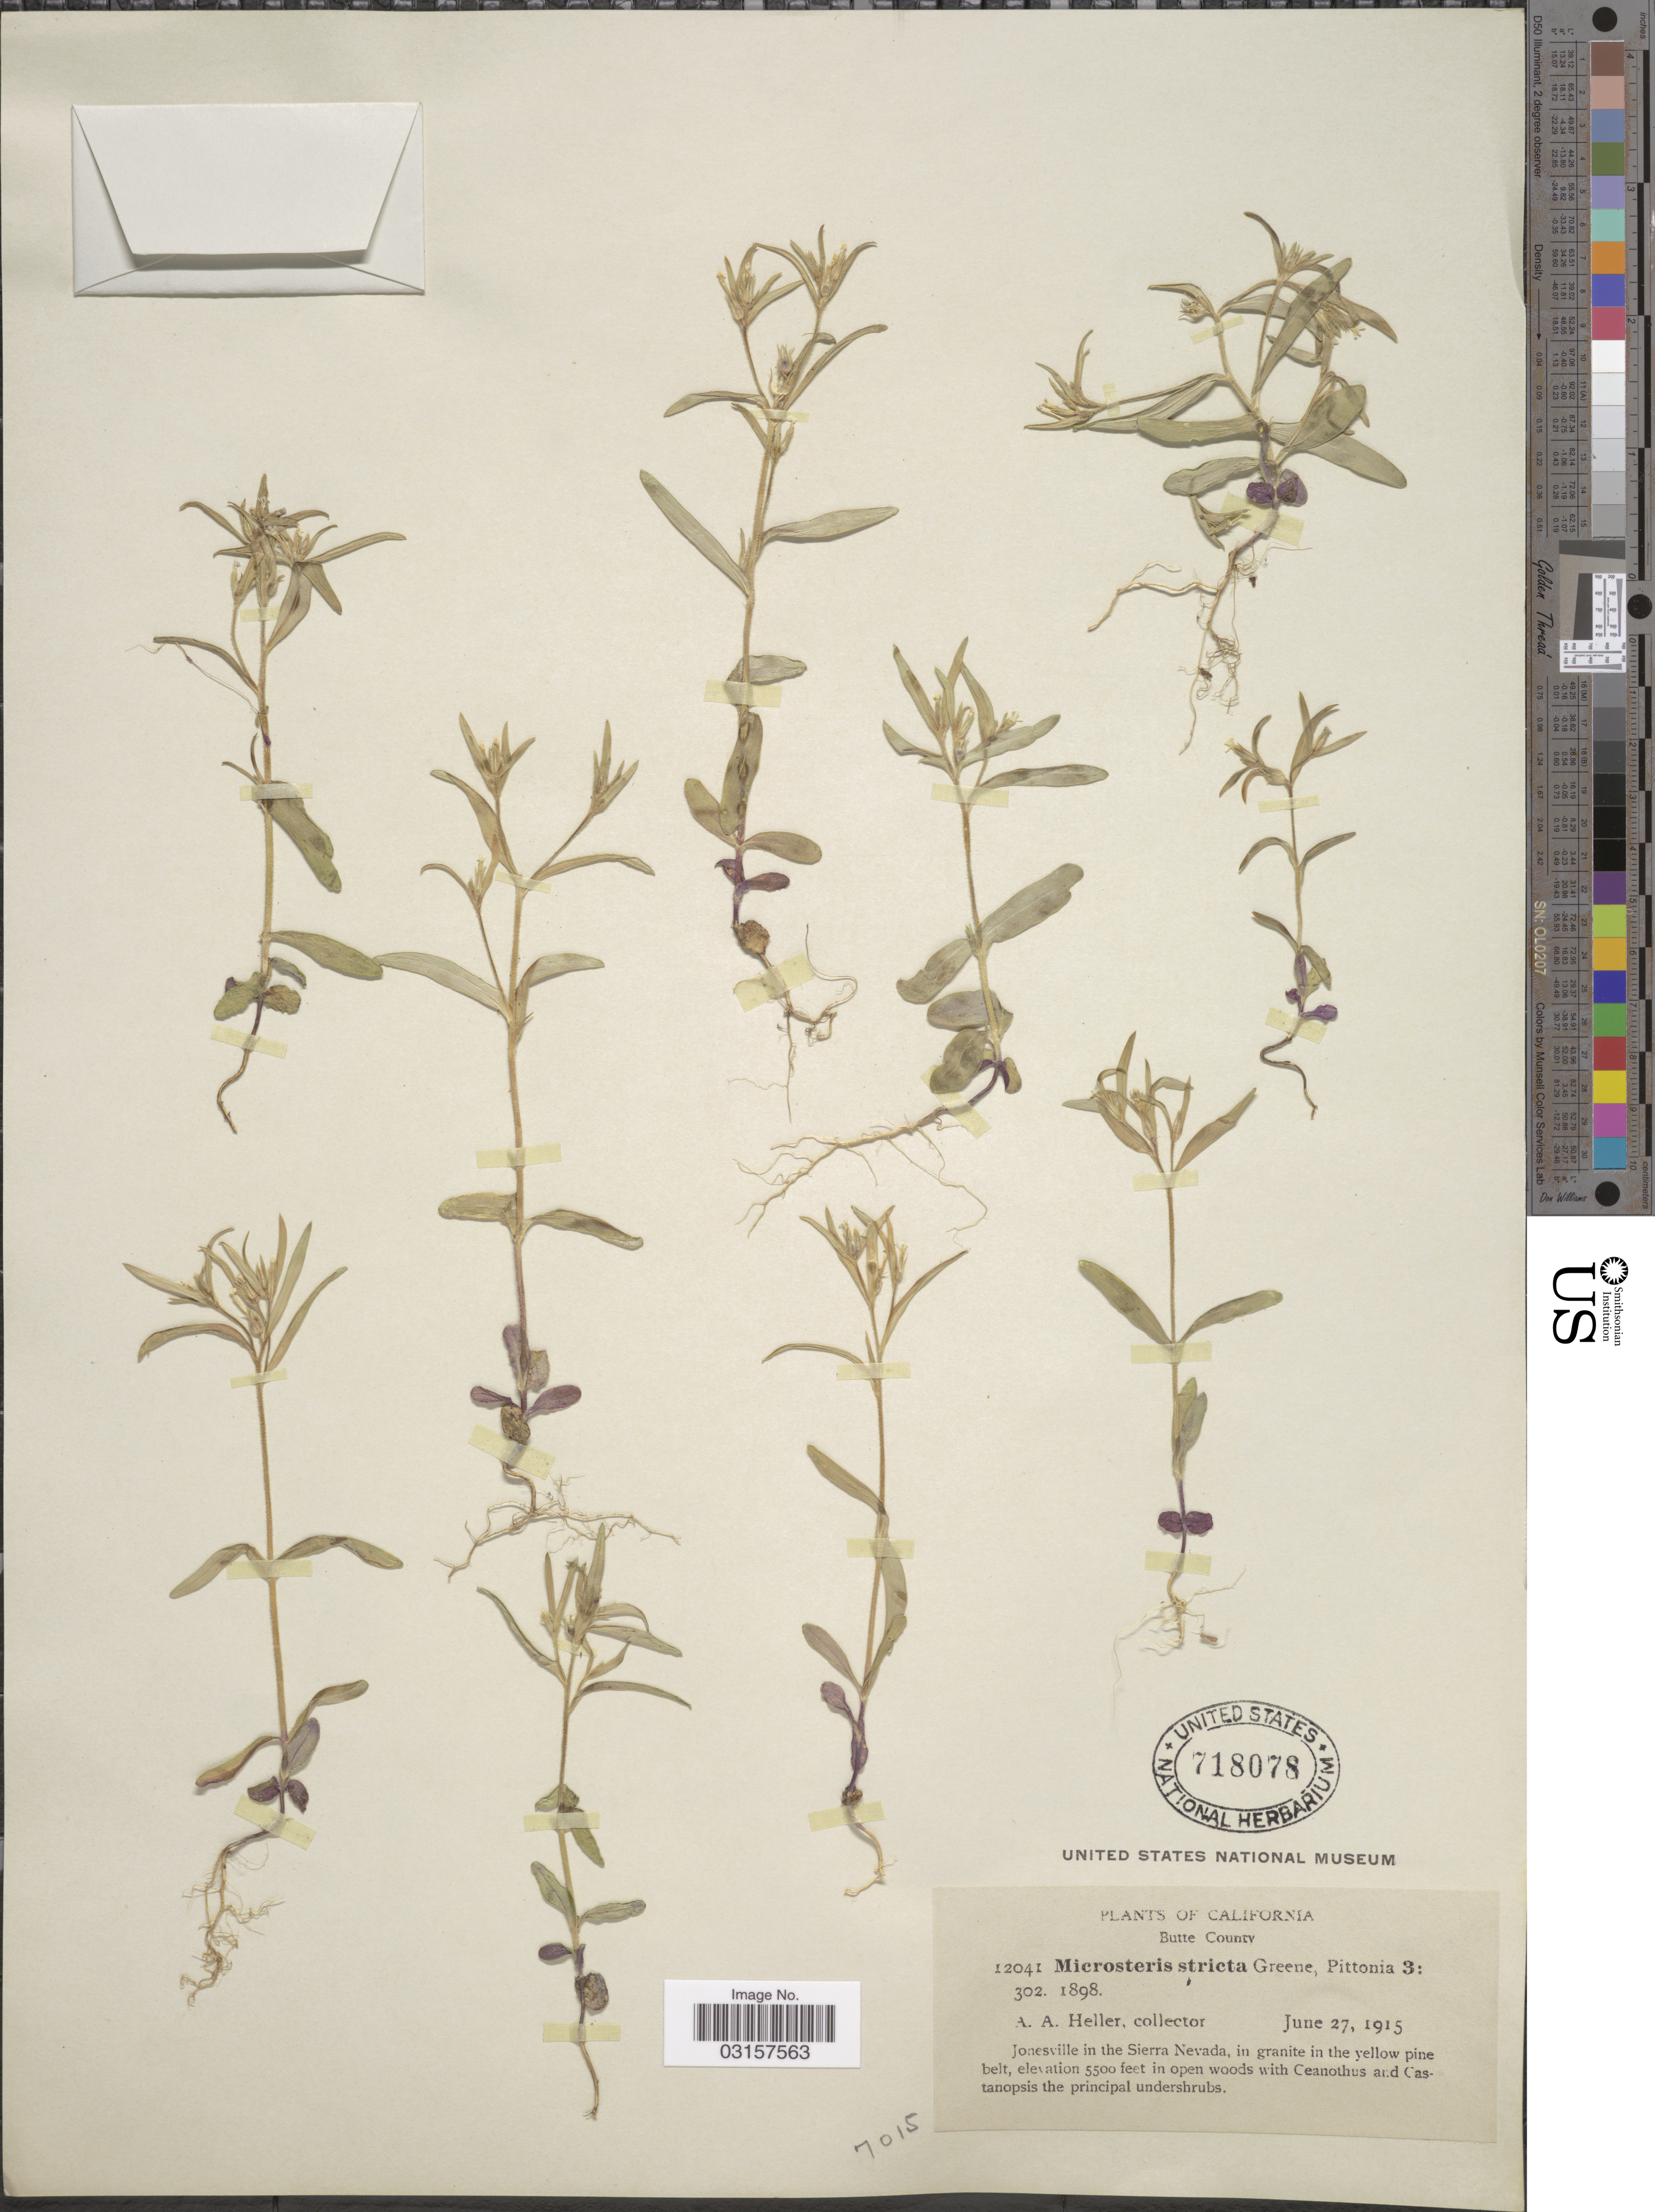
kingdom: Plantae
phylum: Tracheophyta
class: Magnoliopsida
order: Ericales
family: Polemoniaceae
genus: Microsteris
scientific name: Microsteris gracilis var. gracilis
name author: (Hook.) Greene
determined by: (US) Smithsonian Institution - National Museum of Natural History - Department of Botany (UNITED STATES)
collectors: A. A. Heller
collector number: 12041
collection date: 1915-06-27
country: United States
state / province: California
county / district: Butte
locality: Butte County, Jonesville in the Sierra Nevada.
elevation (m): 1676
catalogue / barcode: US 718078